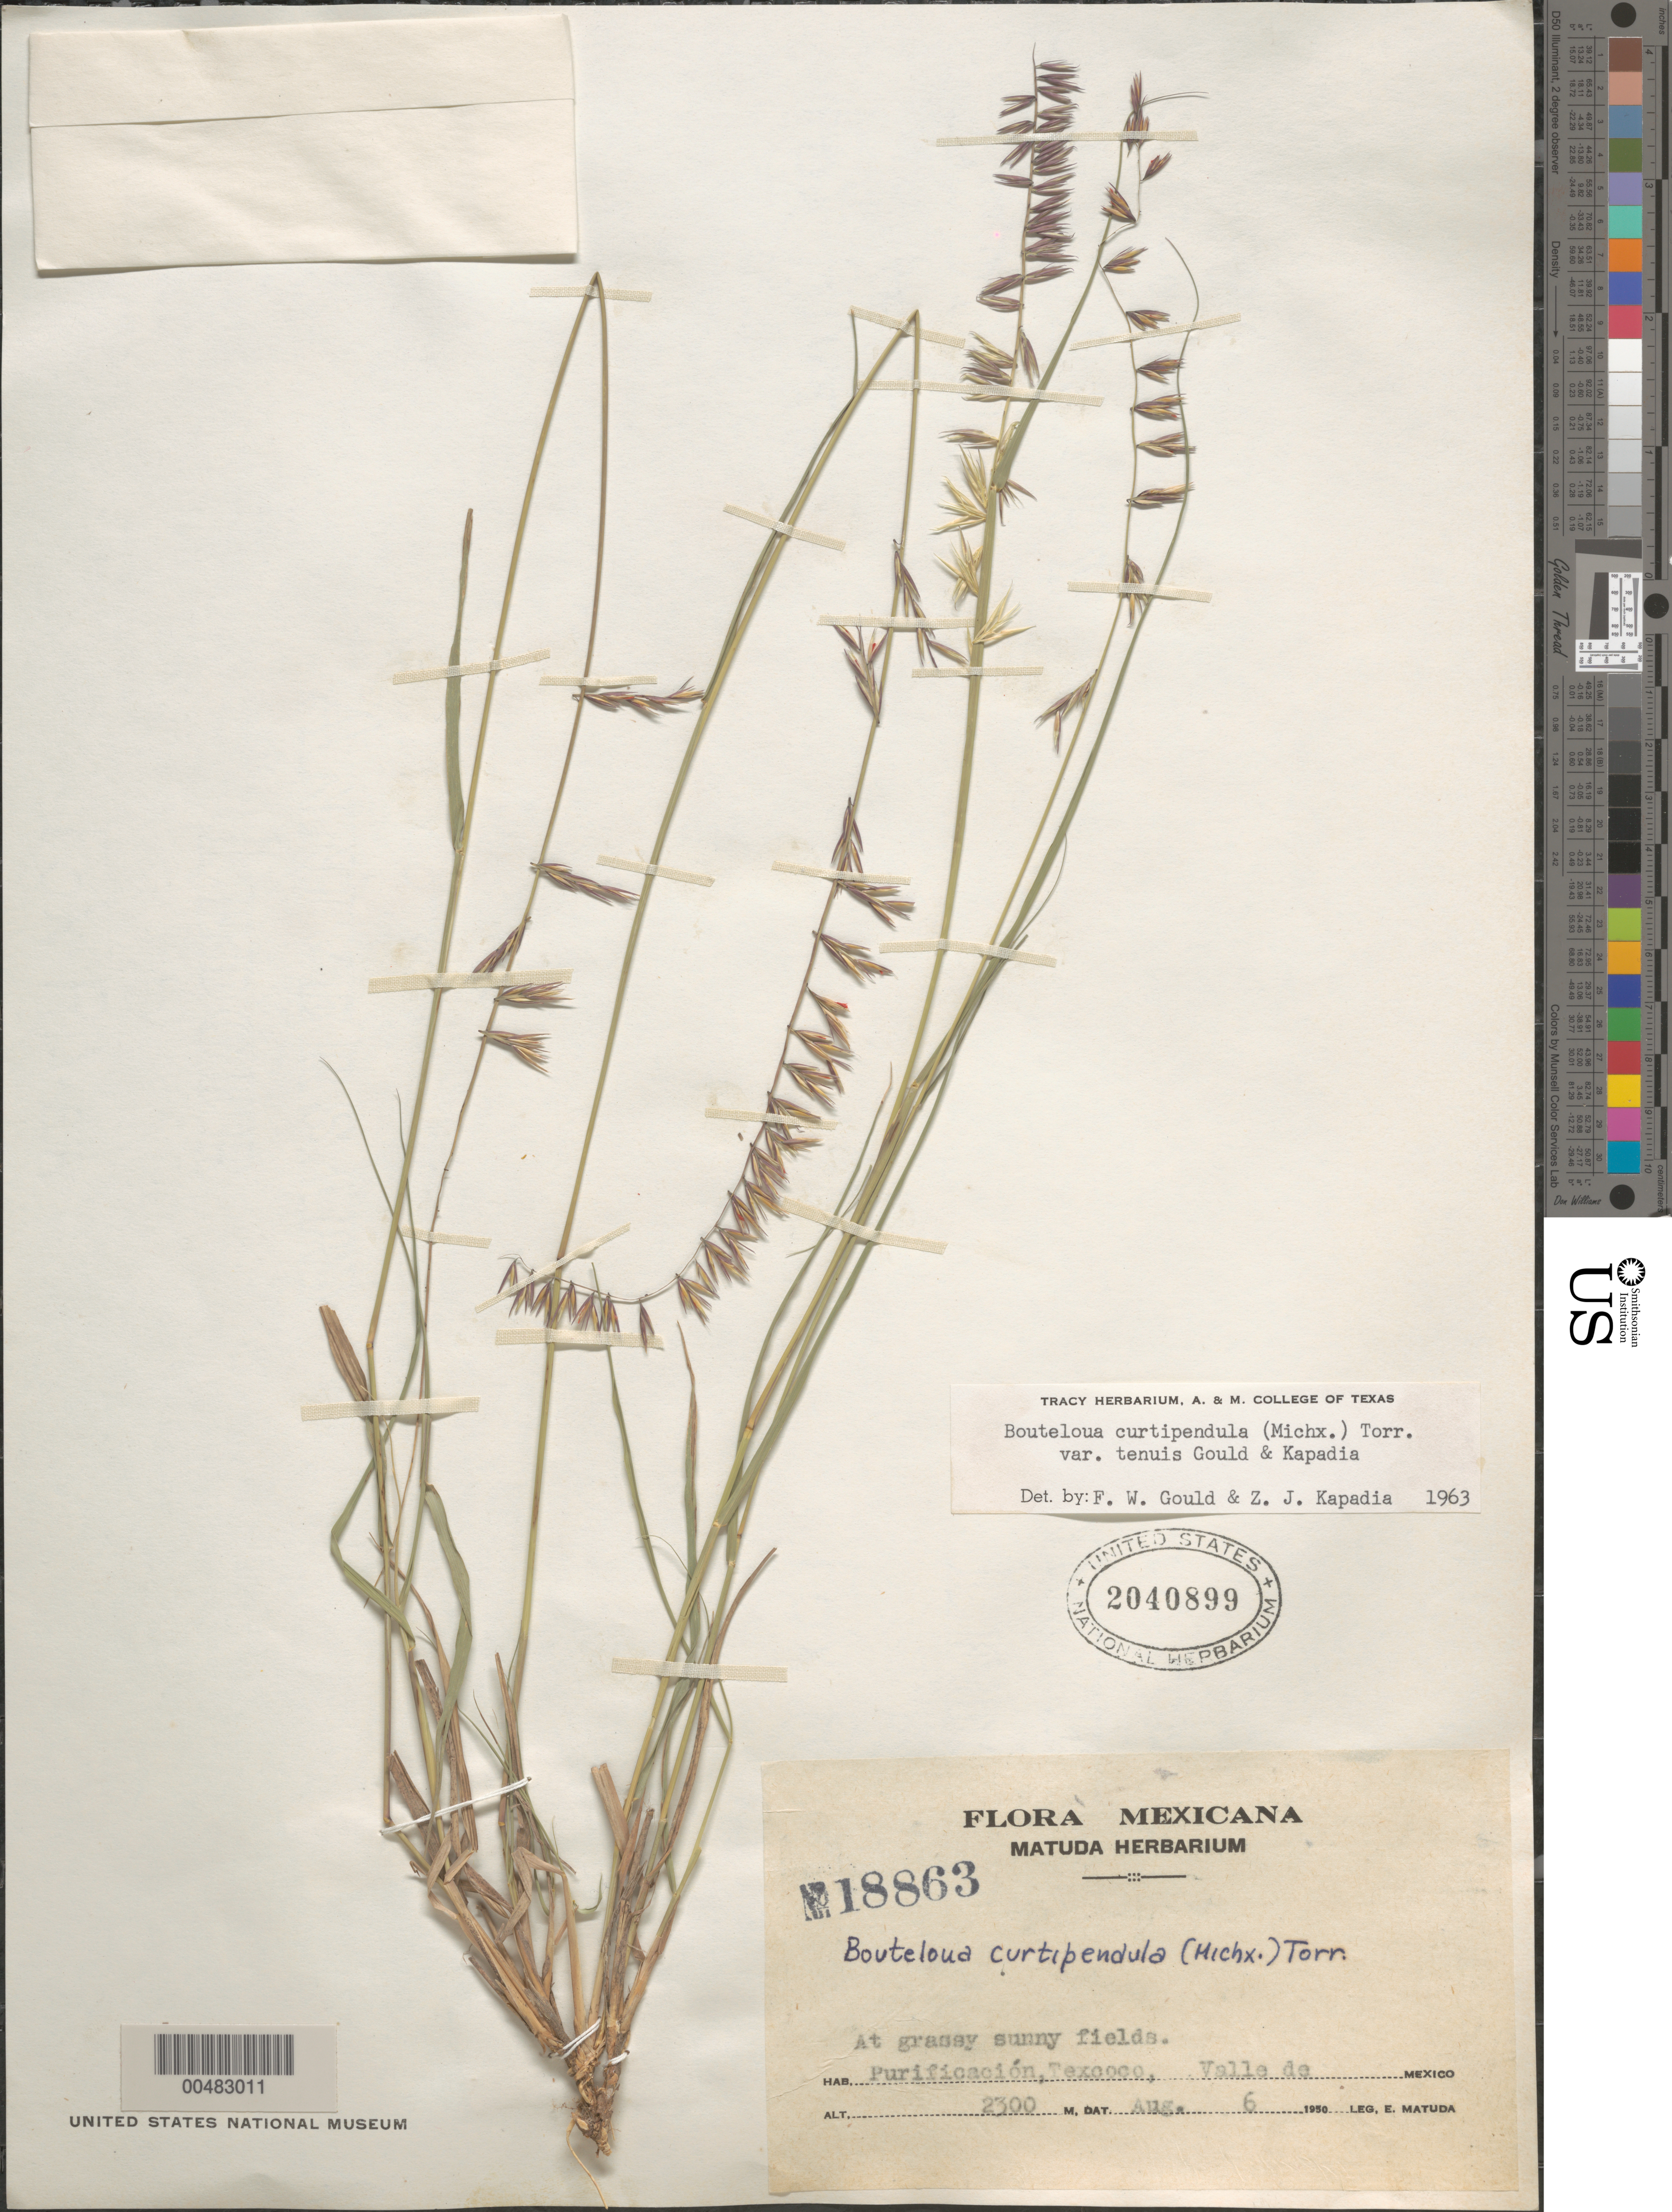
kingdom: Plantae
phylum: Tracheophyta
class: Liliopsida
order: Poales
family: Poaceae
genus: Bouteloua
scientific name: Bouteloua curtipendula var. tenuis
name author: Gould & Kapadia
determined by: Gould, F. W.; Kapadia, Zarir J.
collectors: E. Matuda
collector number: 18863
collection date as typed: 6 Aug 1950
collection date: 1950-08-06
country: Mexico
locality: Purificación, Texcoco, Valle de Mexico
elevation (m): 2300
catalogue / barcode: US 2040899